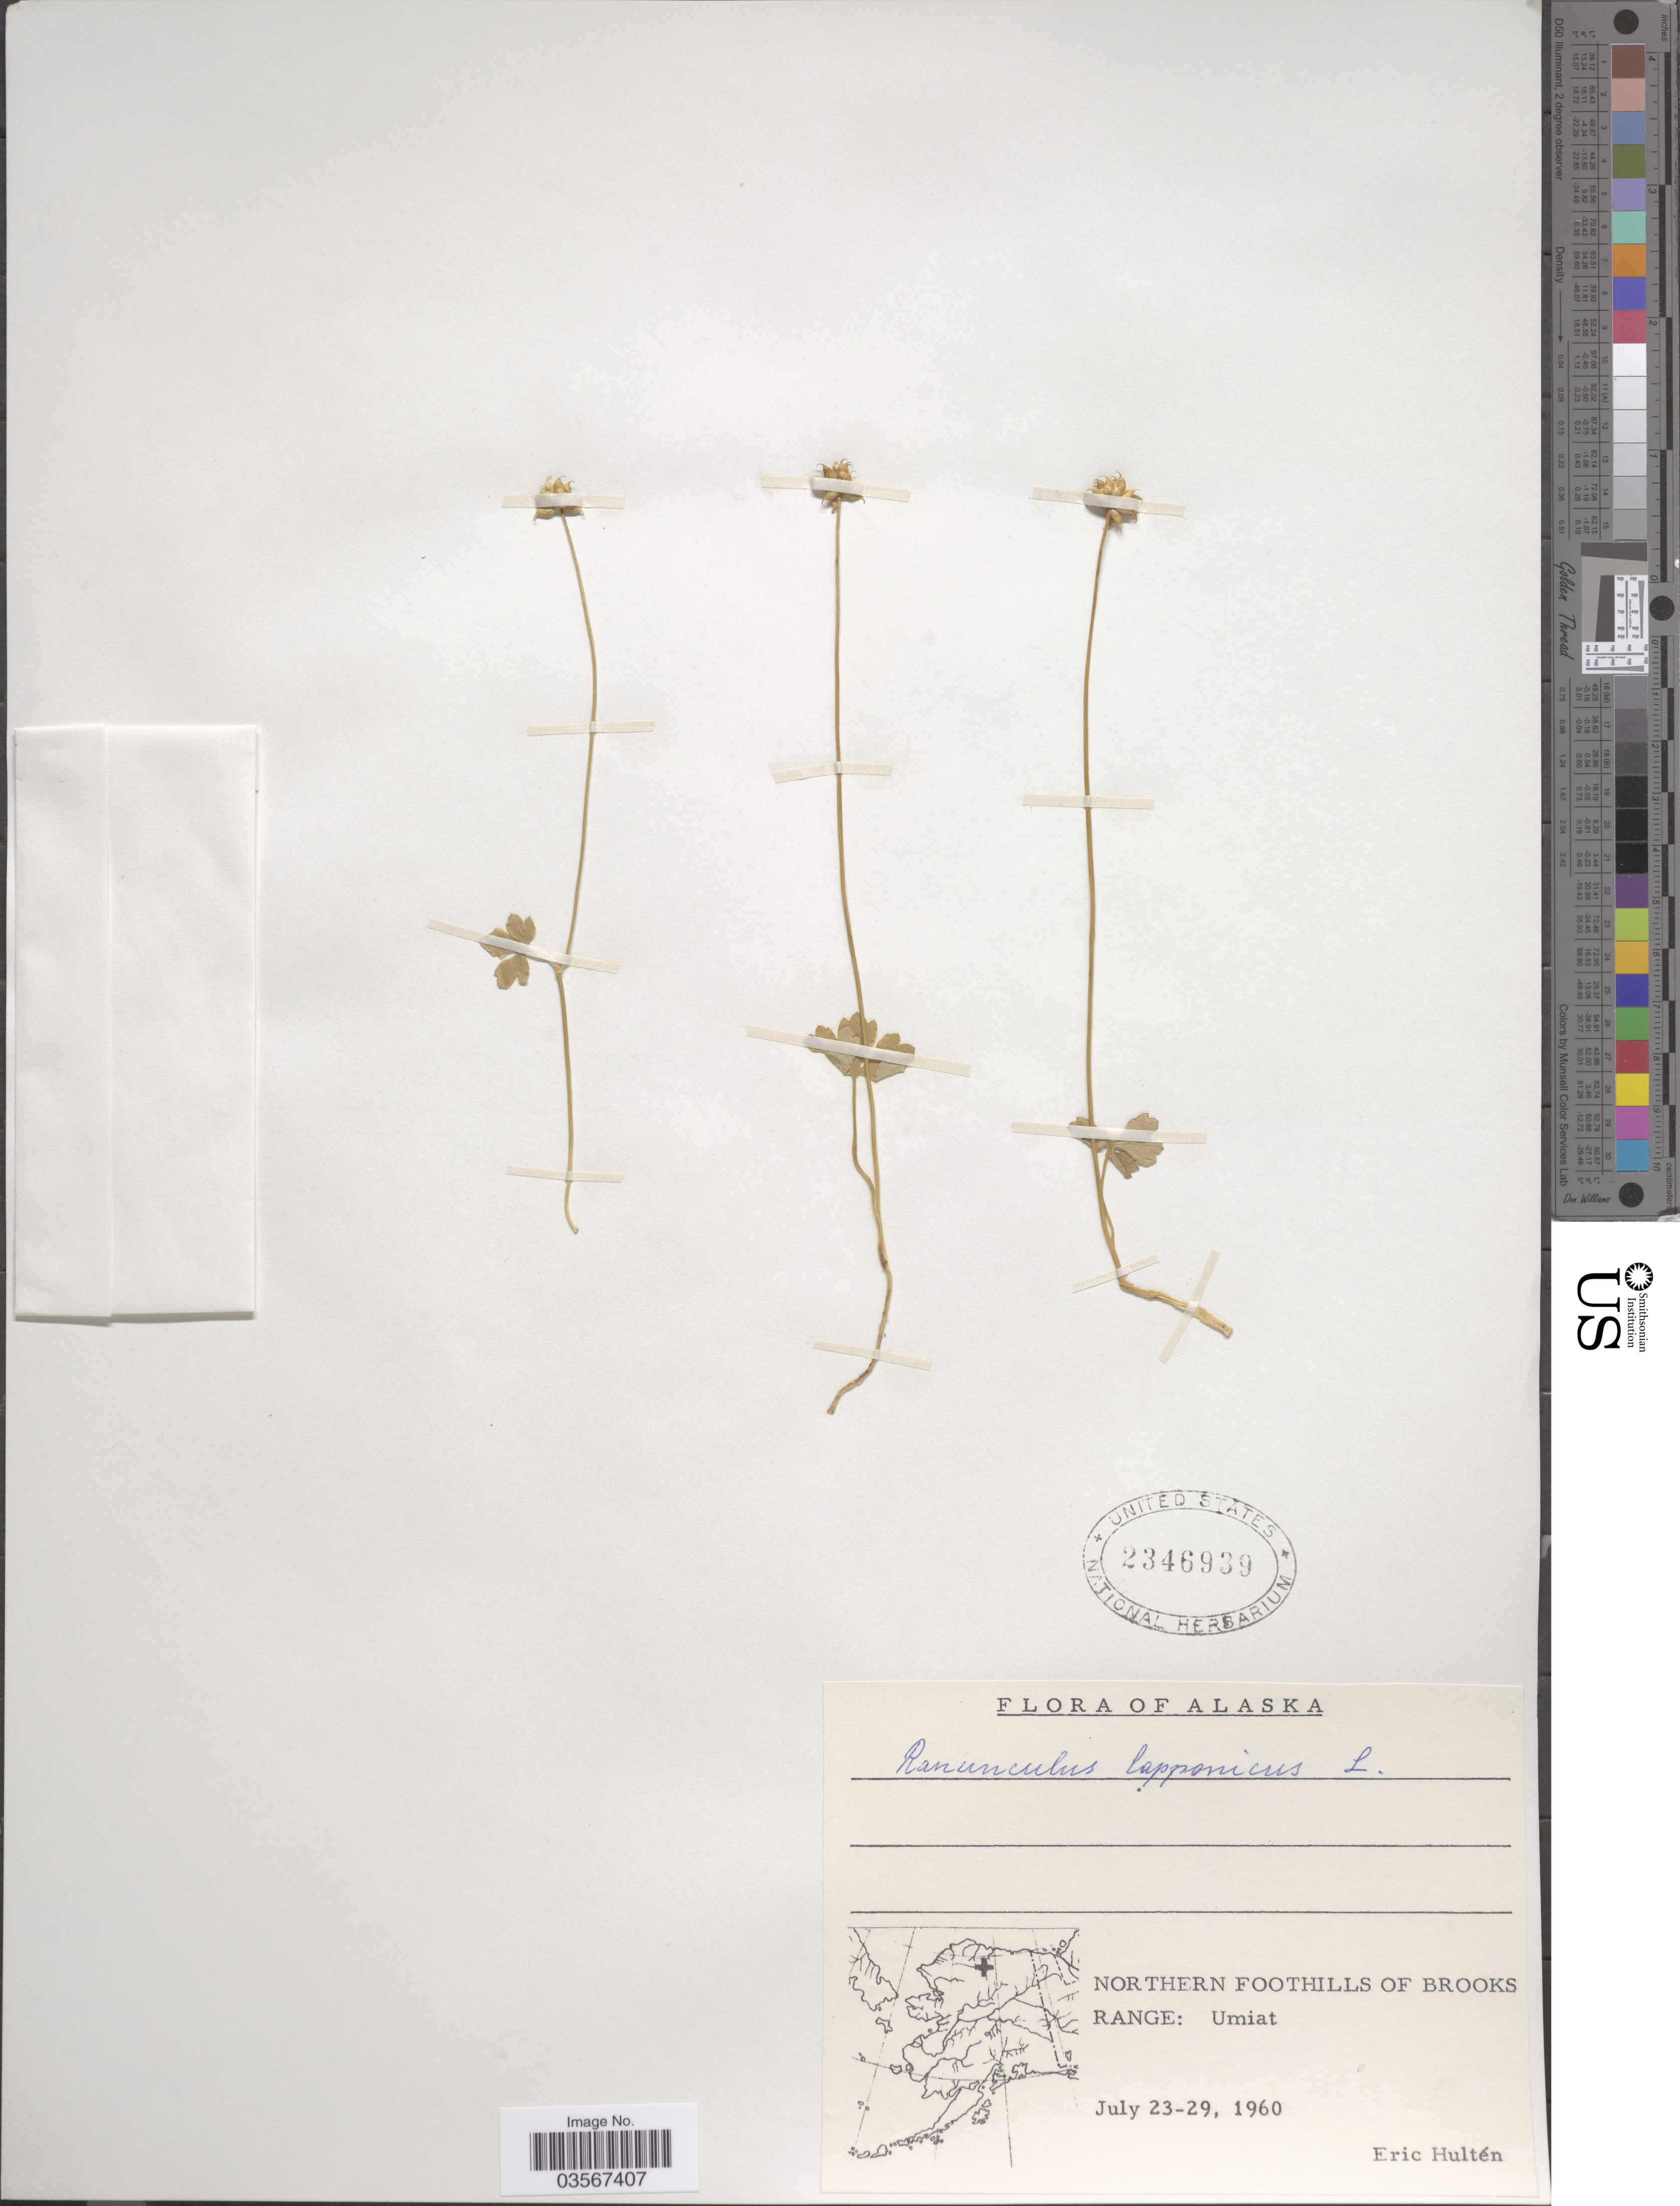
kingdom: Plantae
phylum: Tracheophyta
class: Magnoliopsida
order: Ranunculales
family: Ranunculaceae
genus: Ranunculus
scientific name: Ranunculus lapponicus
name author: L.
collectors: E. G. Hultén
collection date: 1960-07-23/1960-07-29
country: United States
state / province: Alaska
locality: Northern Foothills of Brooks Range: Umiat.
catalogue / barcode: US 2346939